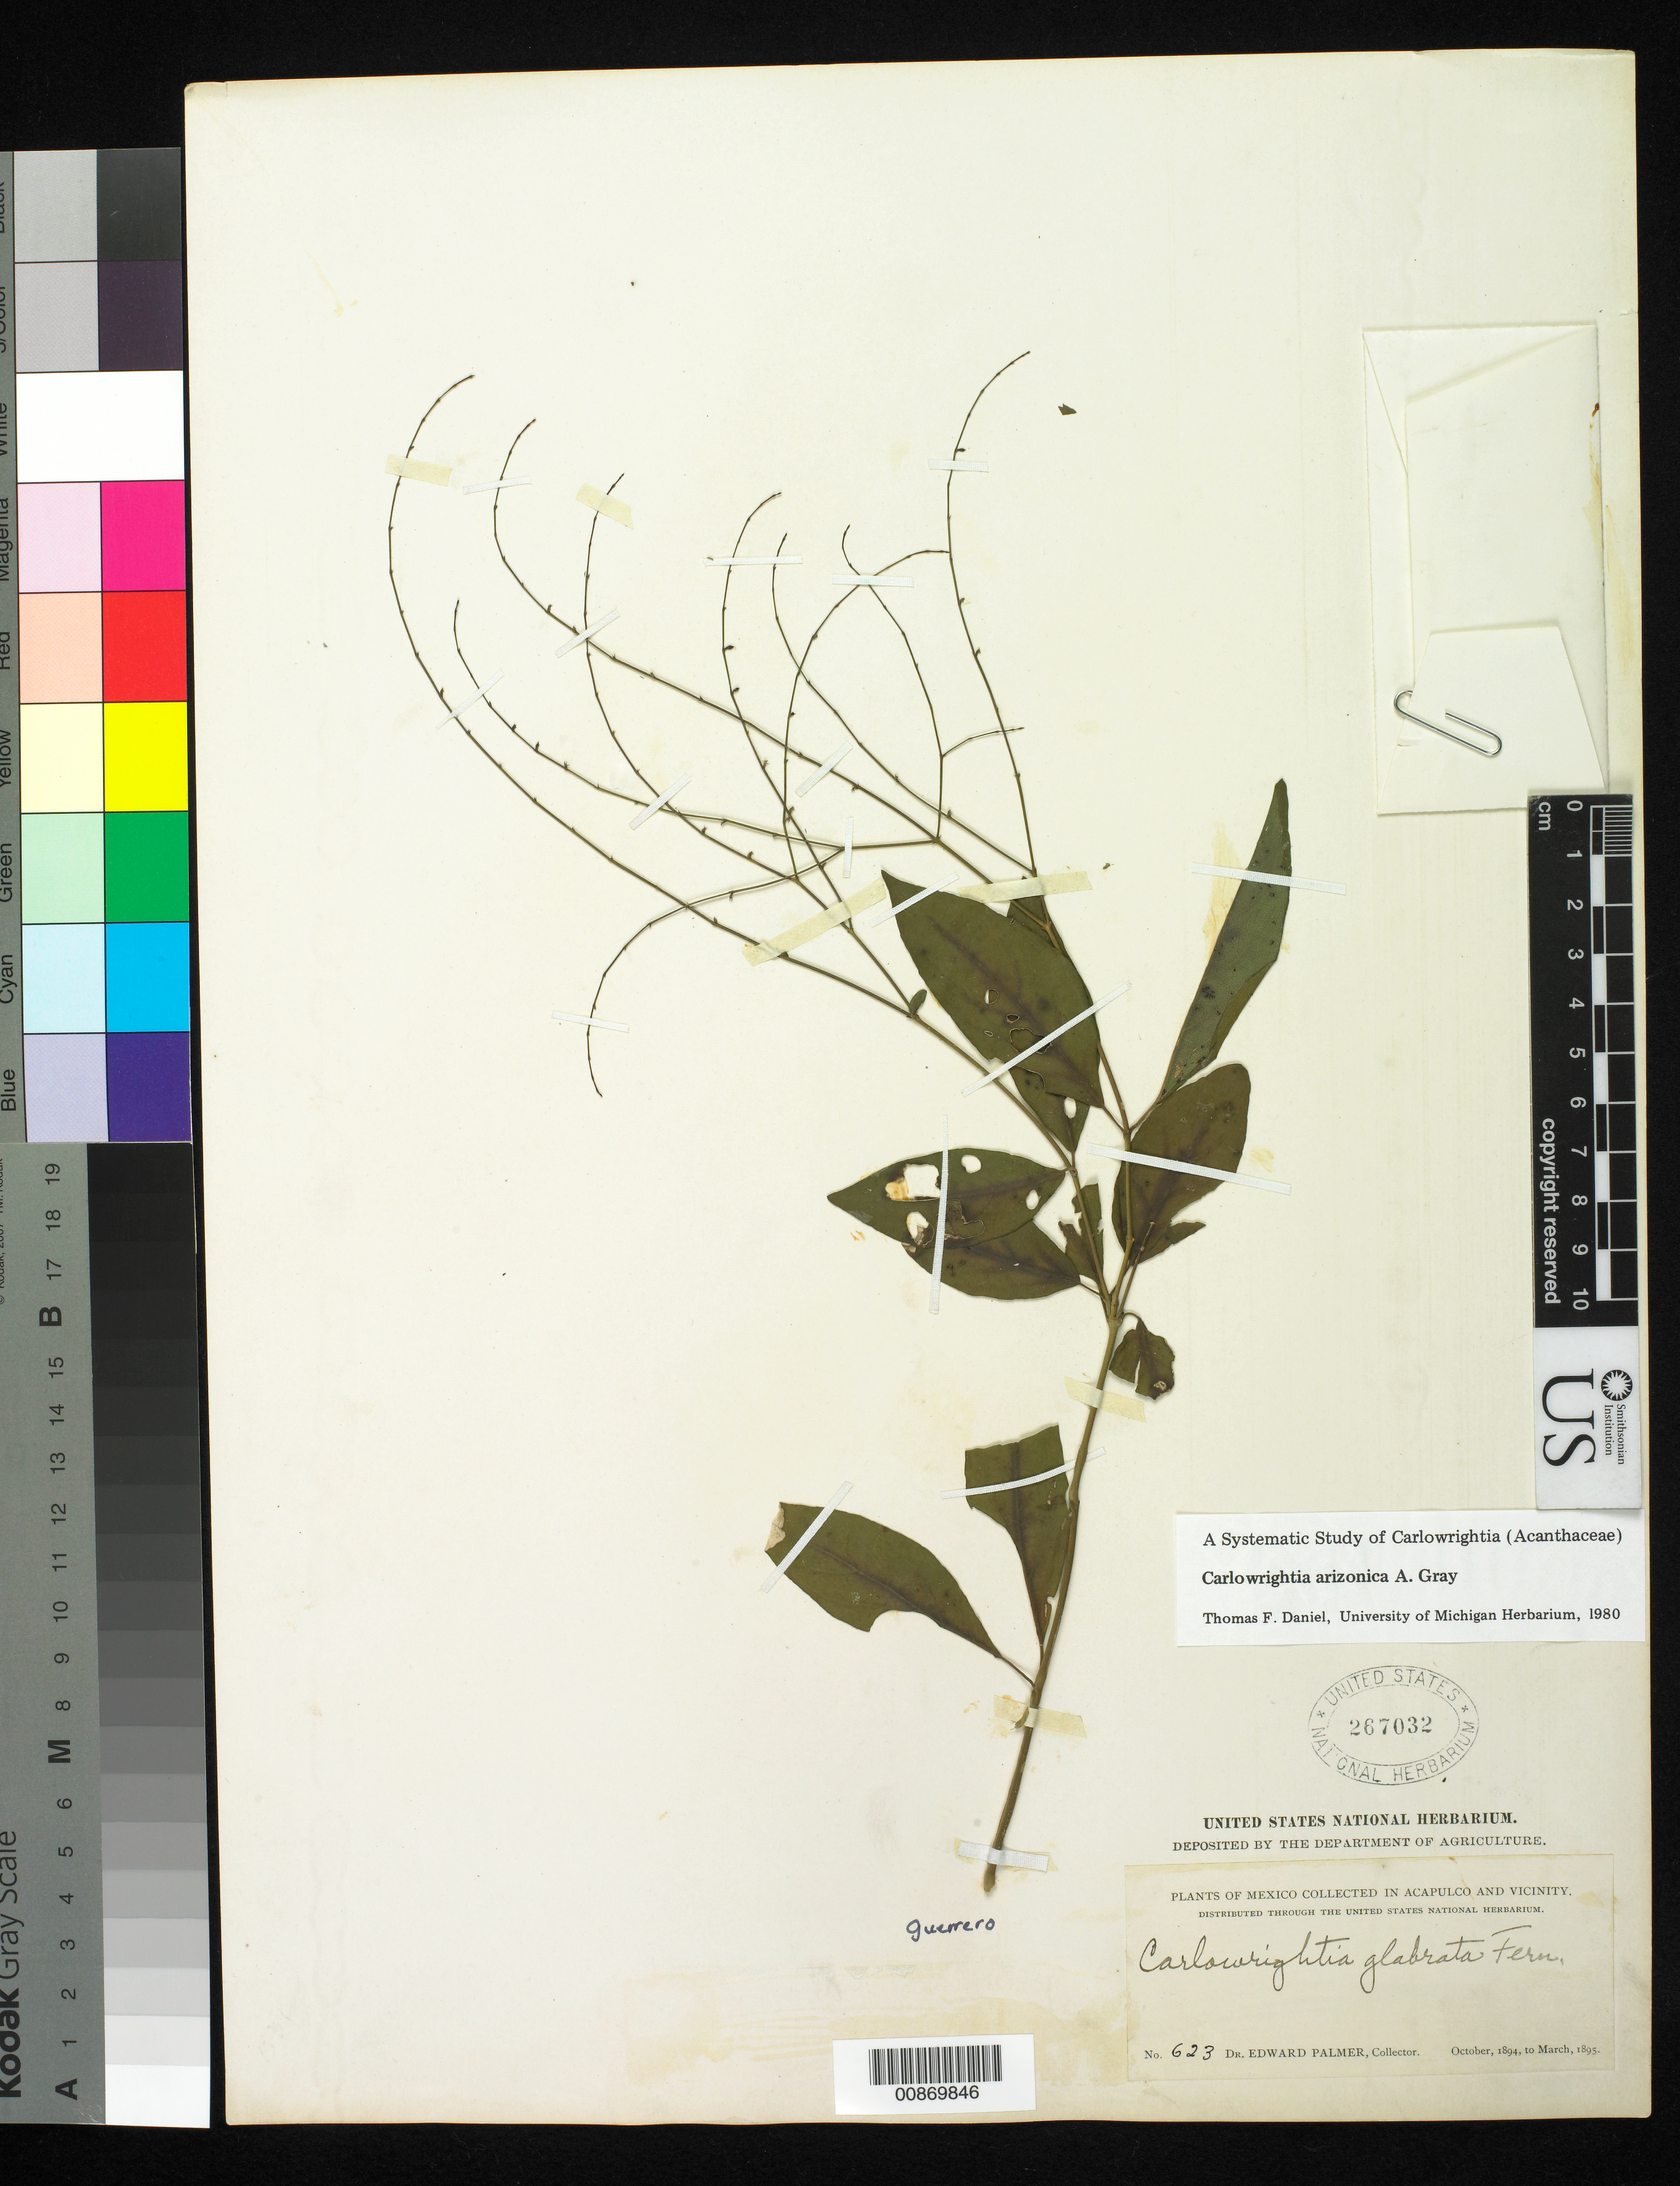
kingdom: Plantae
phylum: Tracheophyta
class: Magnoliopsida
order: Lamiales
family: Acanthaceae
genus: Carlowrightia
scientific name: Carlowrightia arizonica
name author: A. Gray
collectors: E. Palmer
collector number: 623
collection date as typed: Oct 1894 to -- Mar 1895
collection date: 1894-10/1895-03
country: Mexico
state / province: Guerrero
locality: Acapulco, Guerrero and vicinity.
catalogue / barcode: US 267032